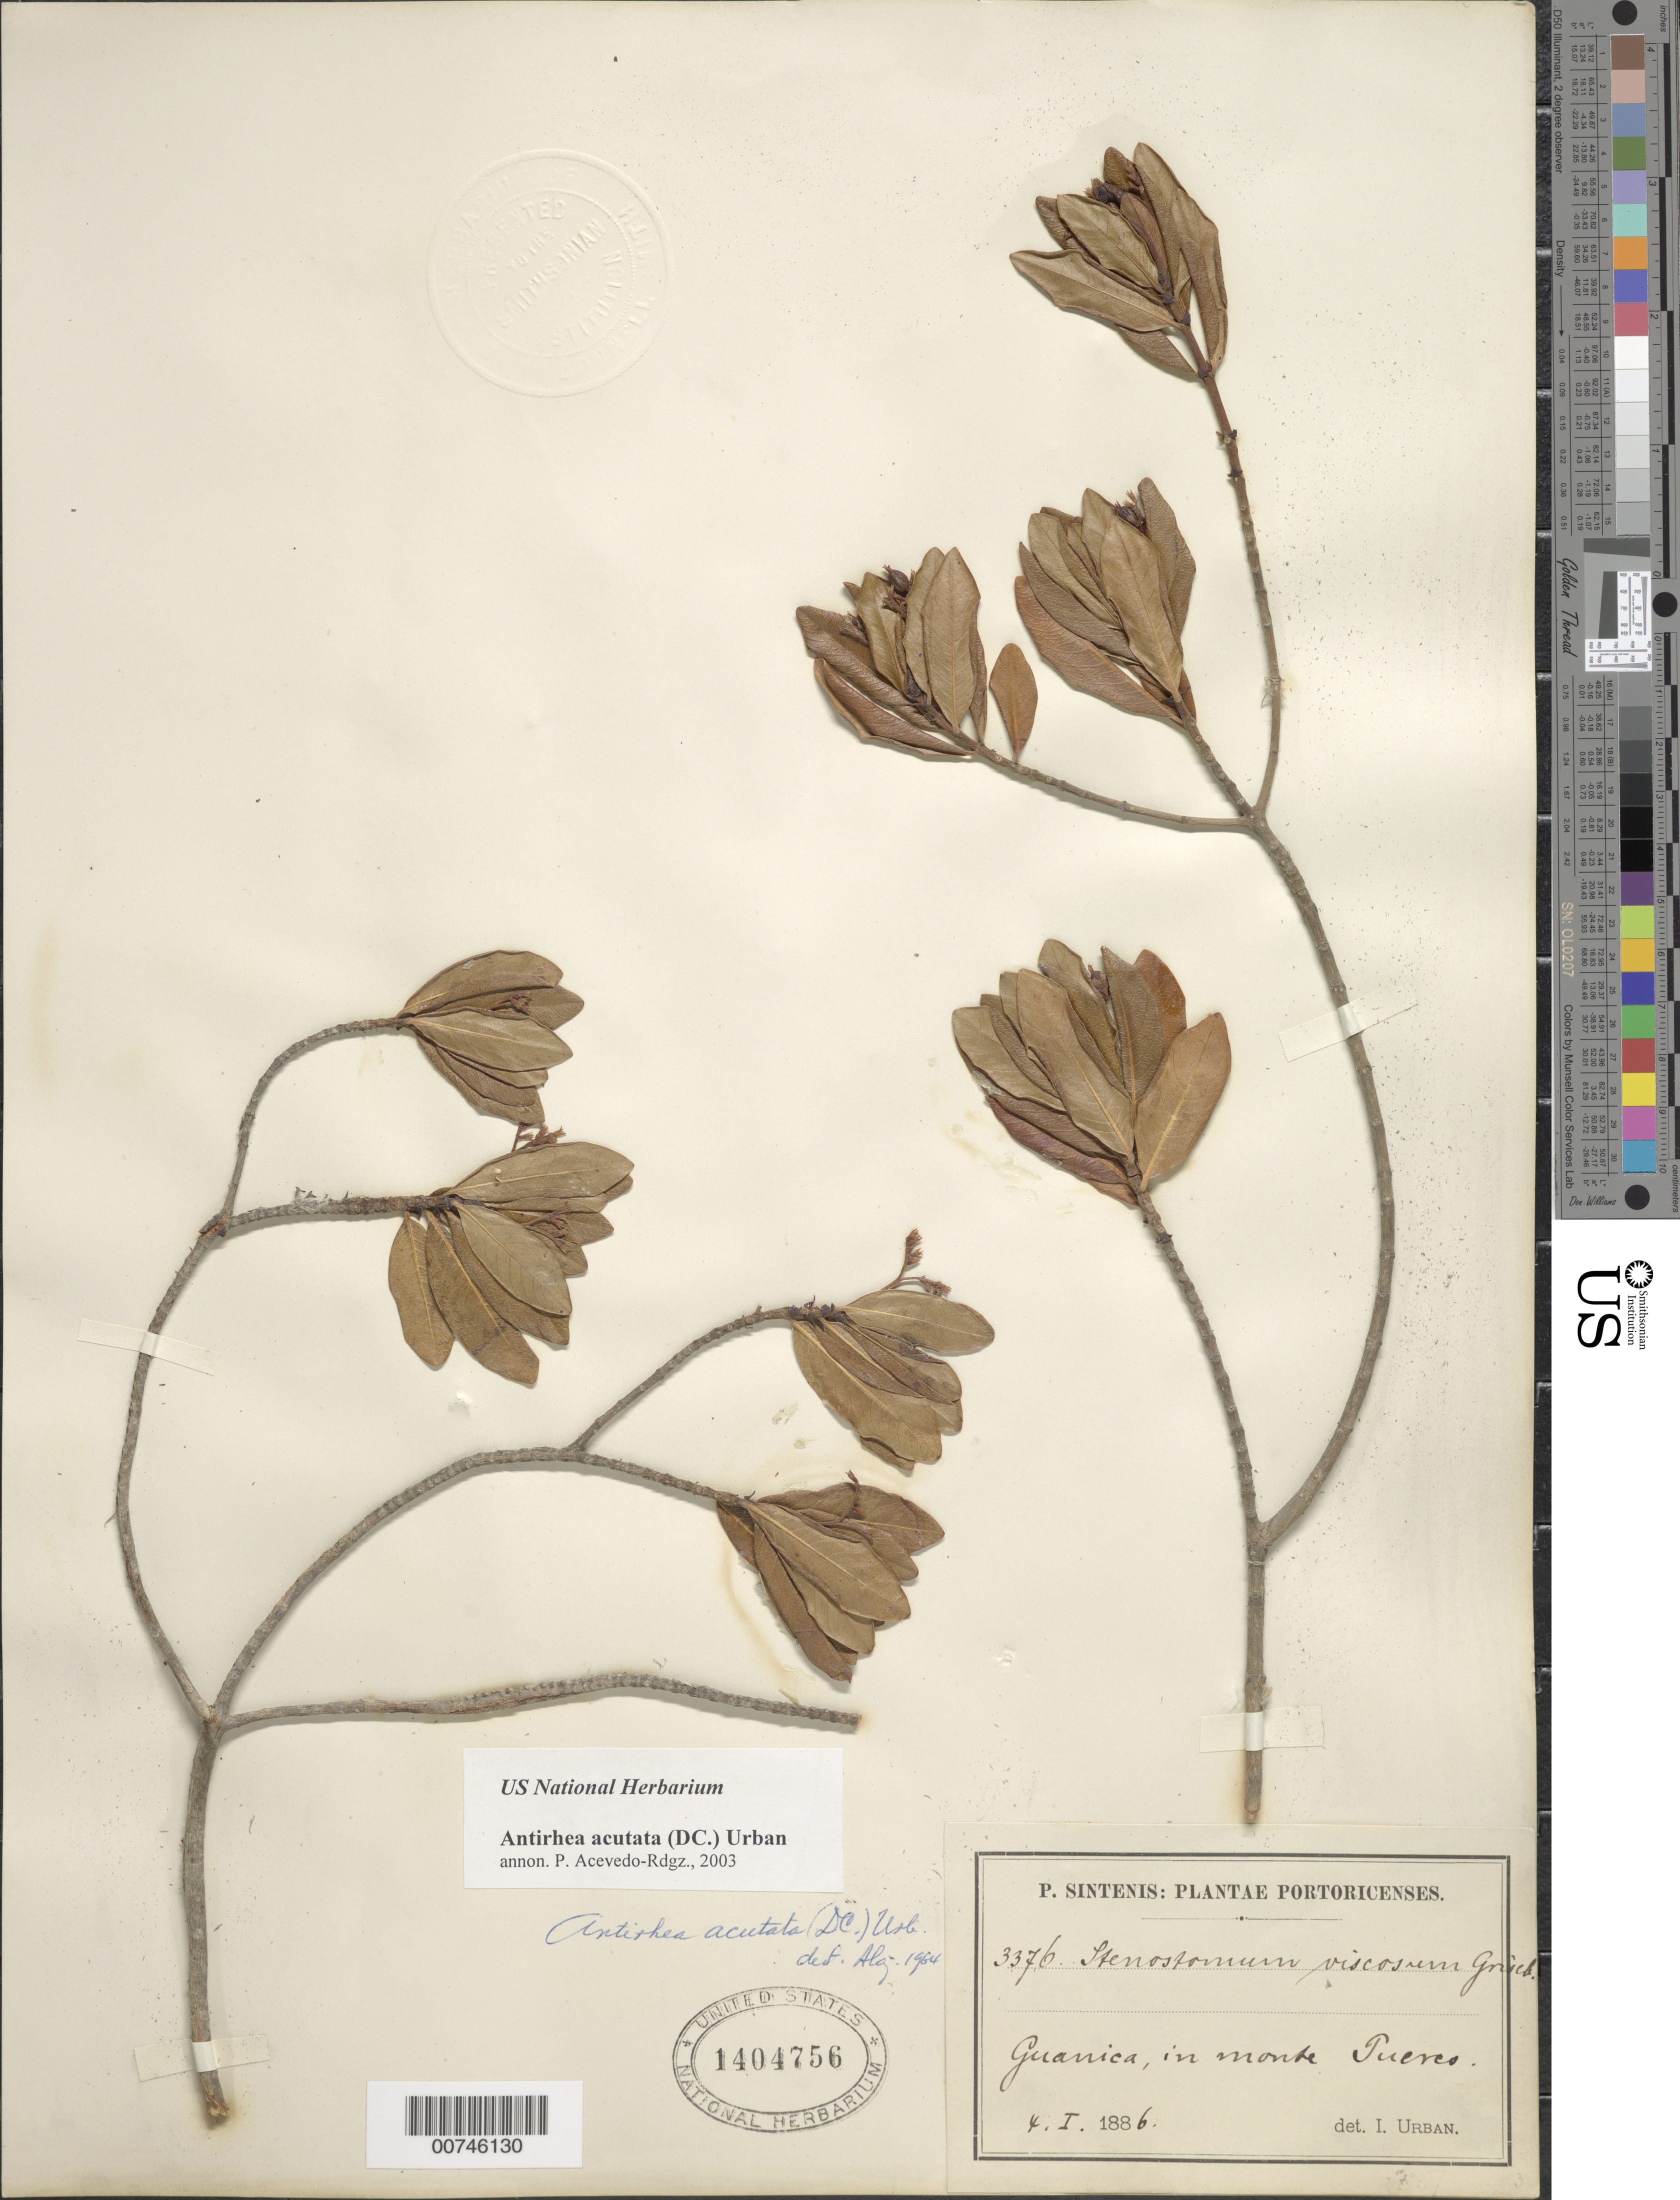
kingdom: Plantae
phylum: Tracheophyta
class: Magnoliopsida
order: Gentianales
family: Rubiaceae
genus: Stenostomum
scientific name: Stenostomum acutatum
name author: DC.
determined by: Acevedo-Rodríguez, P., (BOT), Smithsonian Institution - National Museum of Natural History (UNITED STATES)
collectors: P. Sintenis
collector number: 3376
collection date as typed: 04 Jan 1886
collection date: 1886-01-04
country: Puerto Rico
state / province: Guánica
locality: Guanica, in monte Puerco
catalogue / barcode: US 1404756